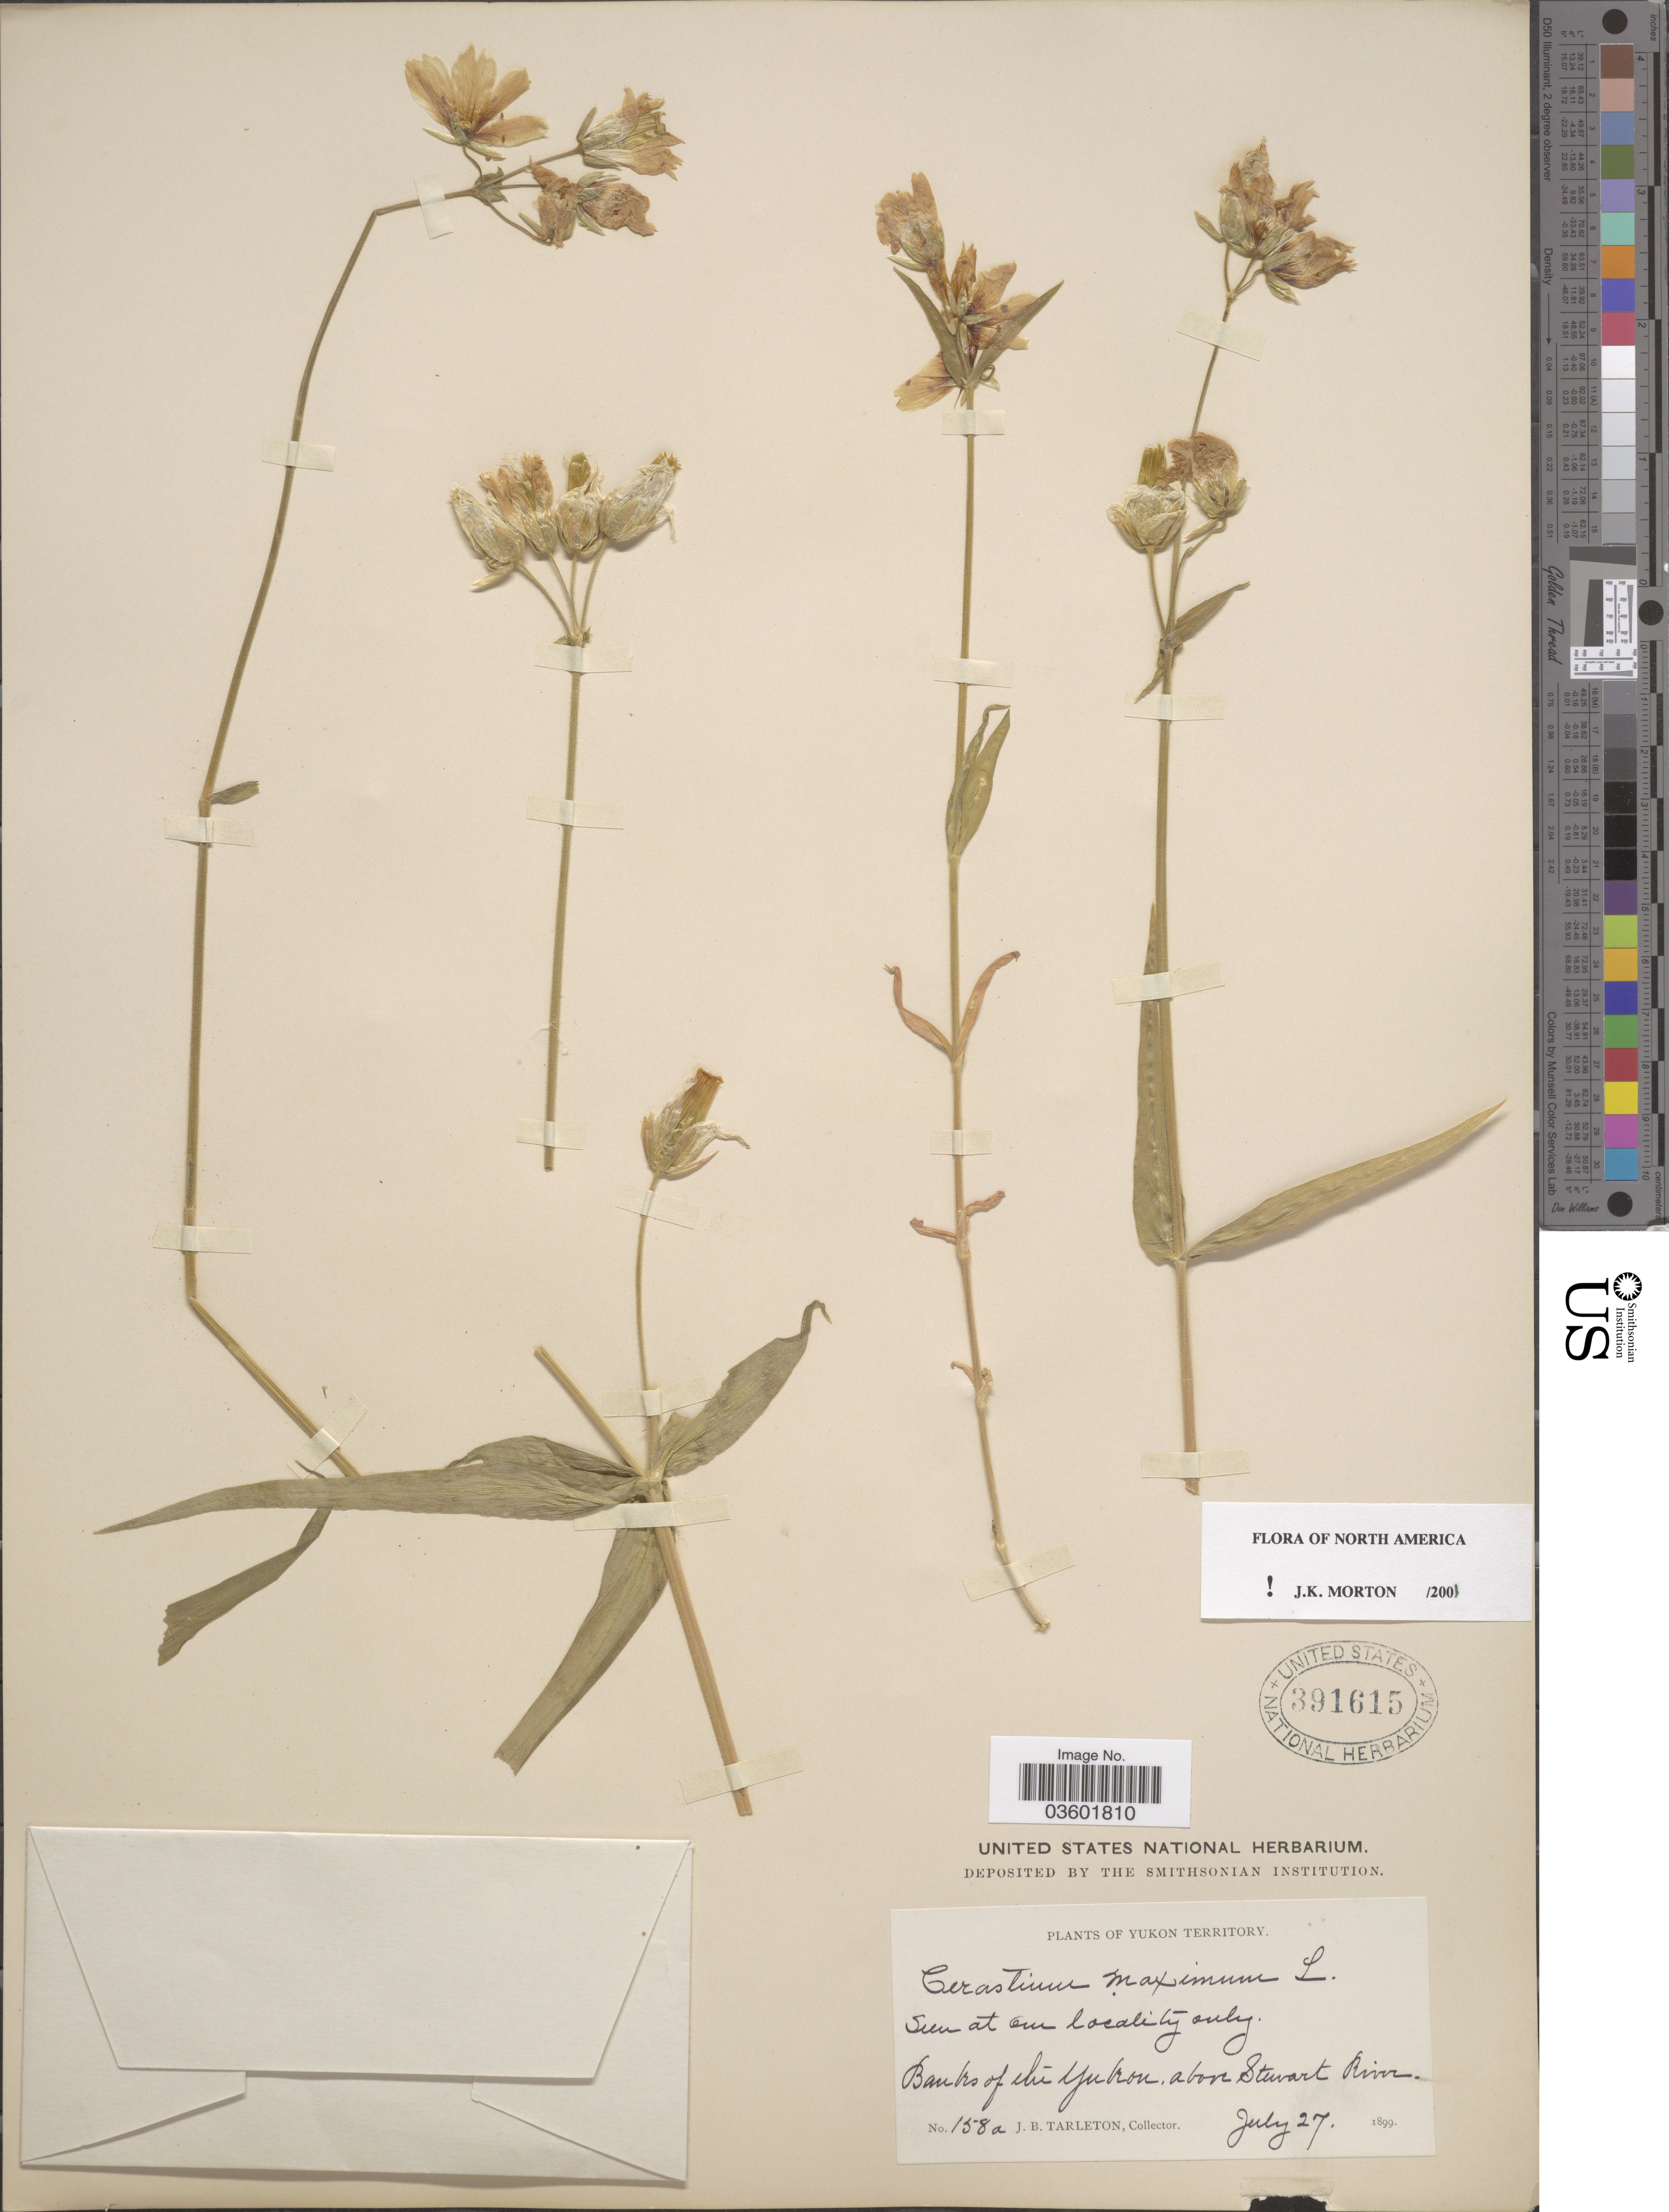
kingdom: Plantae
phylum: Tracheophyta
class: Magnoliopsida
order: Caryophyllales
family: Caryophyllaceae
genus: Cerastium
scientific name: Cerastium maximum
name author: L.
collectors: J. Tarleton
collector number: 158a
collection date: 1899-07-27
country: Canada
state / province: Yukon Territory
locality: Banks of the Yukon, above Stewart River.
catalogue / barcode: US 391615